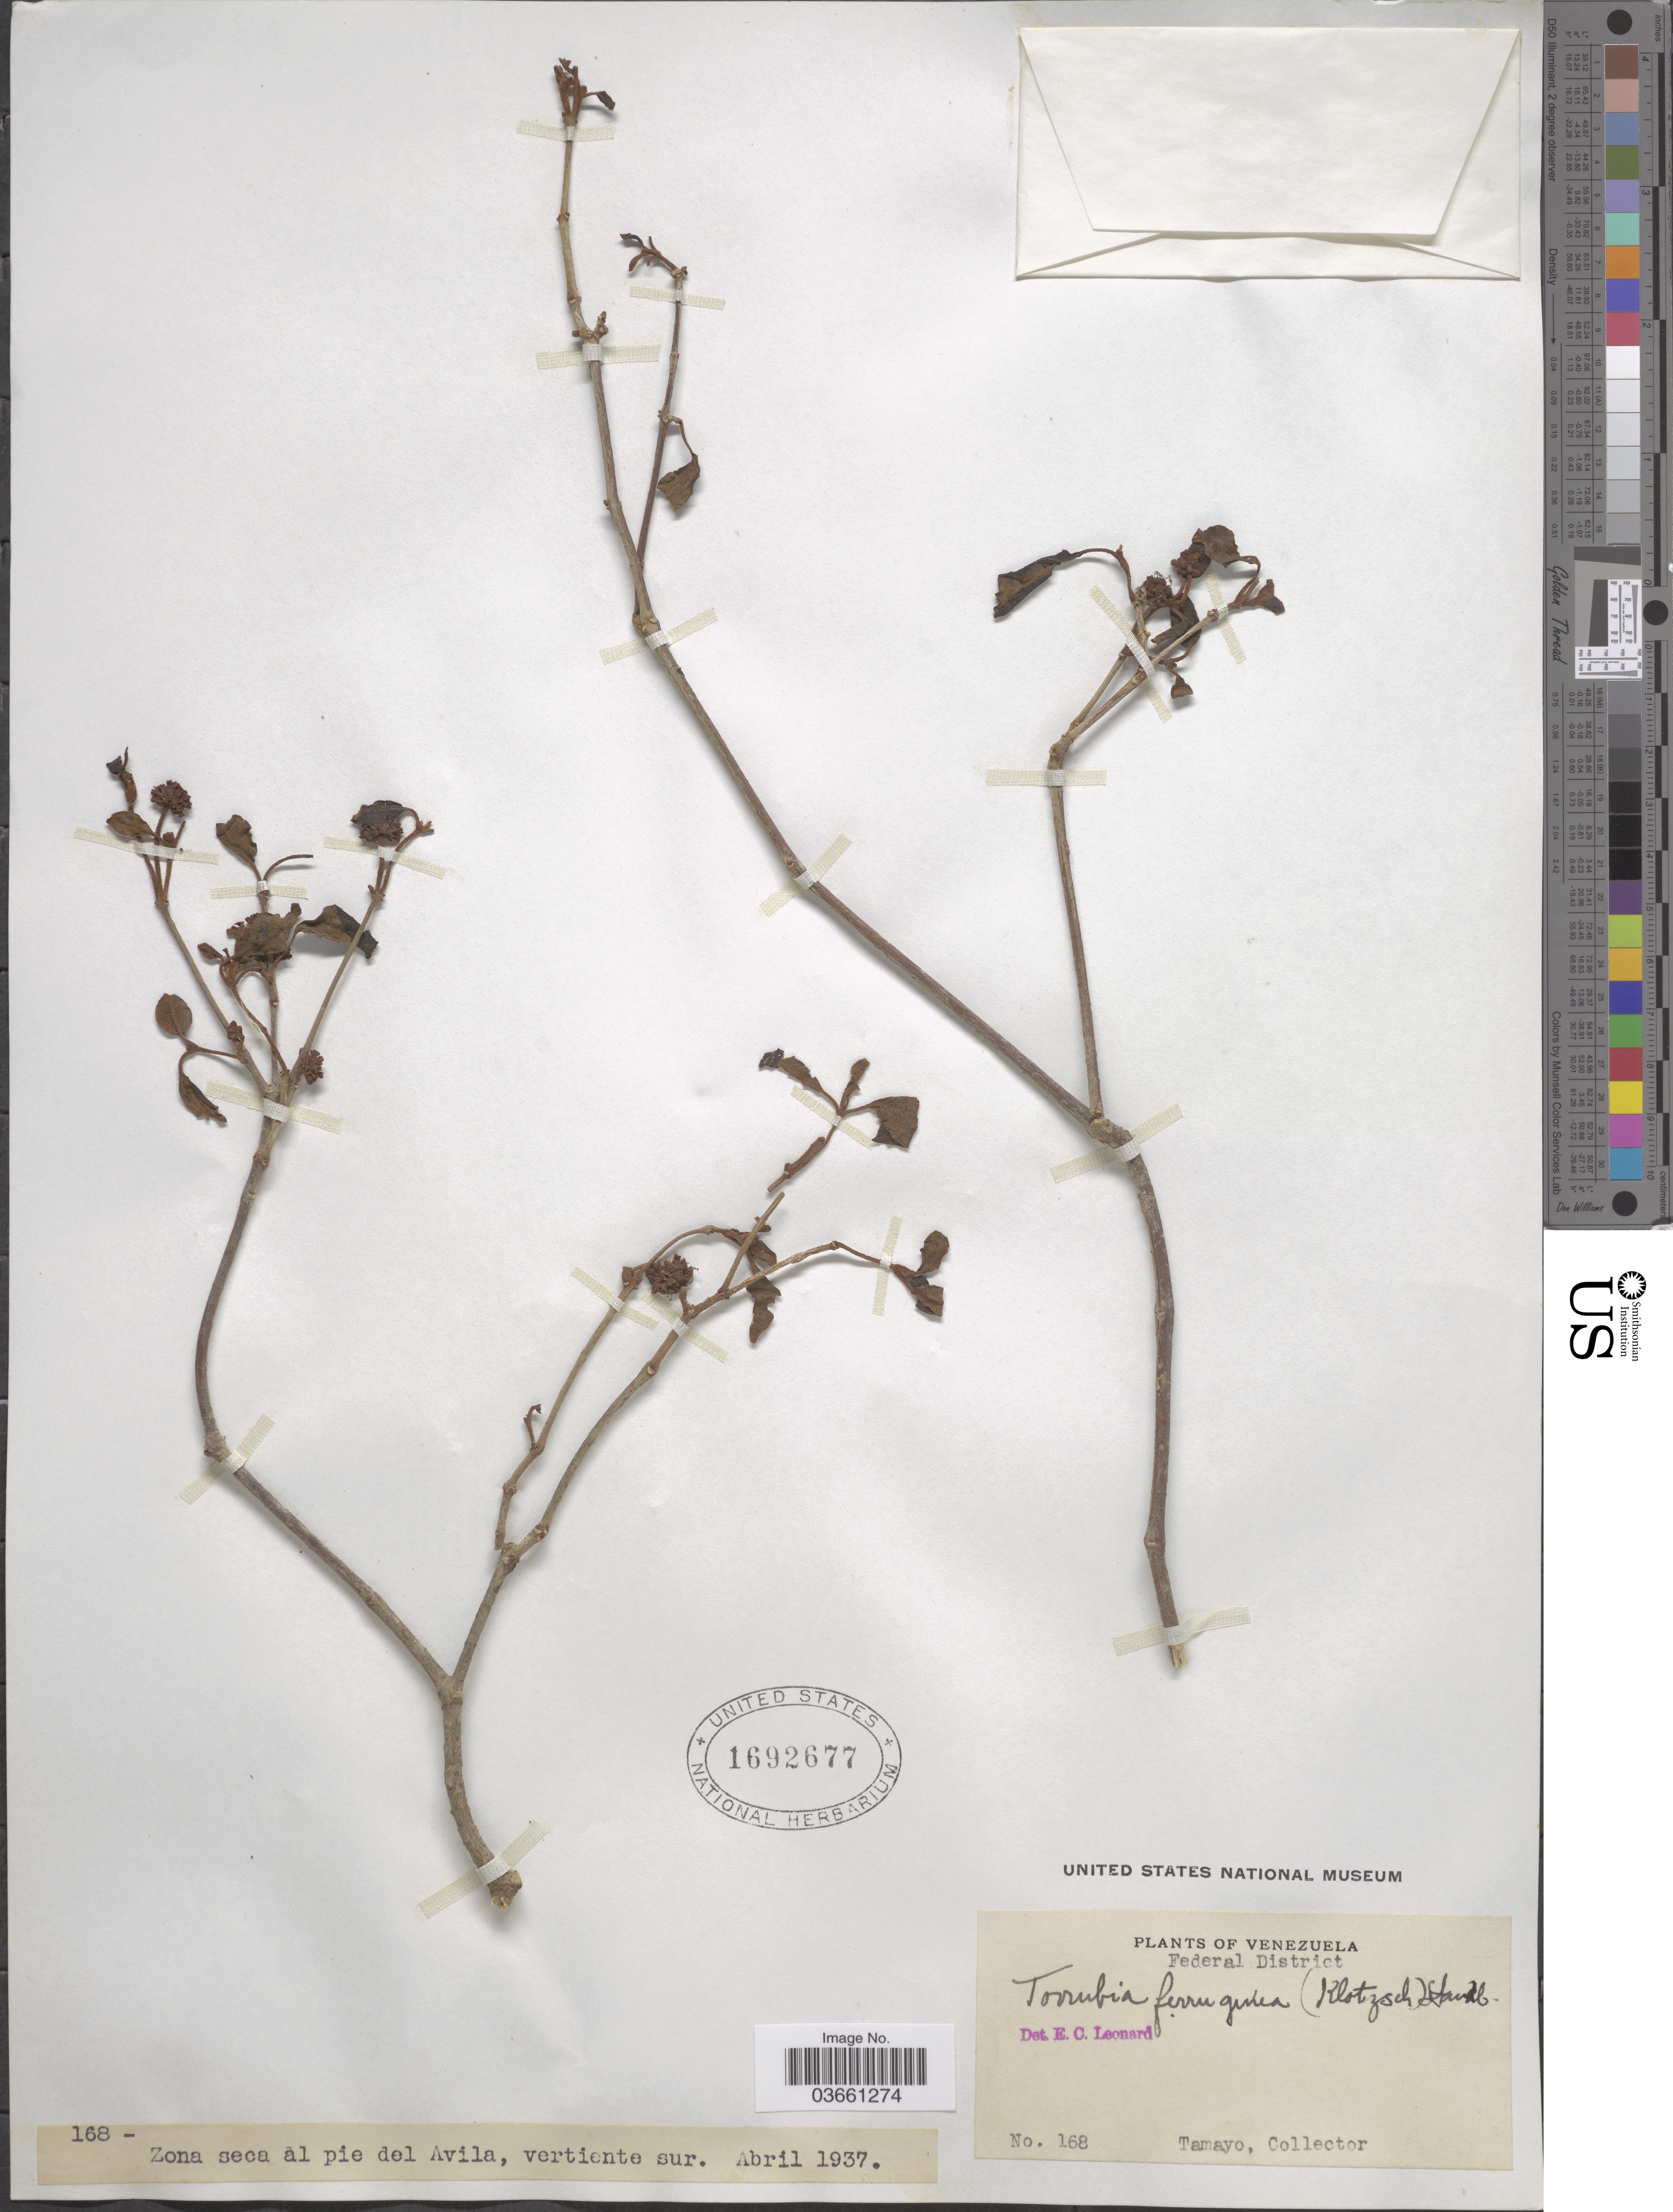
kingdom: Plantae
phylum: Tracheophyta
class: Magnoliopsida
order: Caryophyllales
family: Nyctaginaceae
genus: Guapira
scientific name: Guapira ferruginea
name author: (Klotzsch ex Choisy) Lundell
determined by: Strong, Mark T., (BOT), Smithsonian Institution - National Museum of Natural History (UNITED STATES)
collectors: -. Tamayo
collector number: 168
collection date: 1937-04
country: Venezuela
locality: Federal District. Zona seca al pie del Avila, vertiente sur.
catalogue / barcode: US 1692677